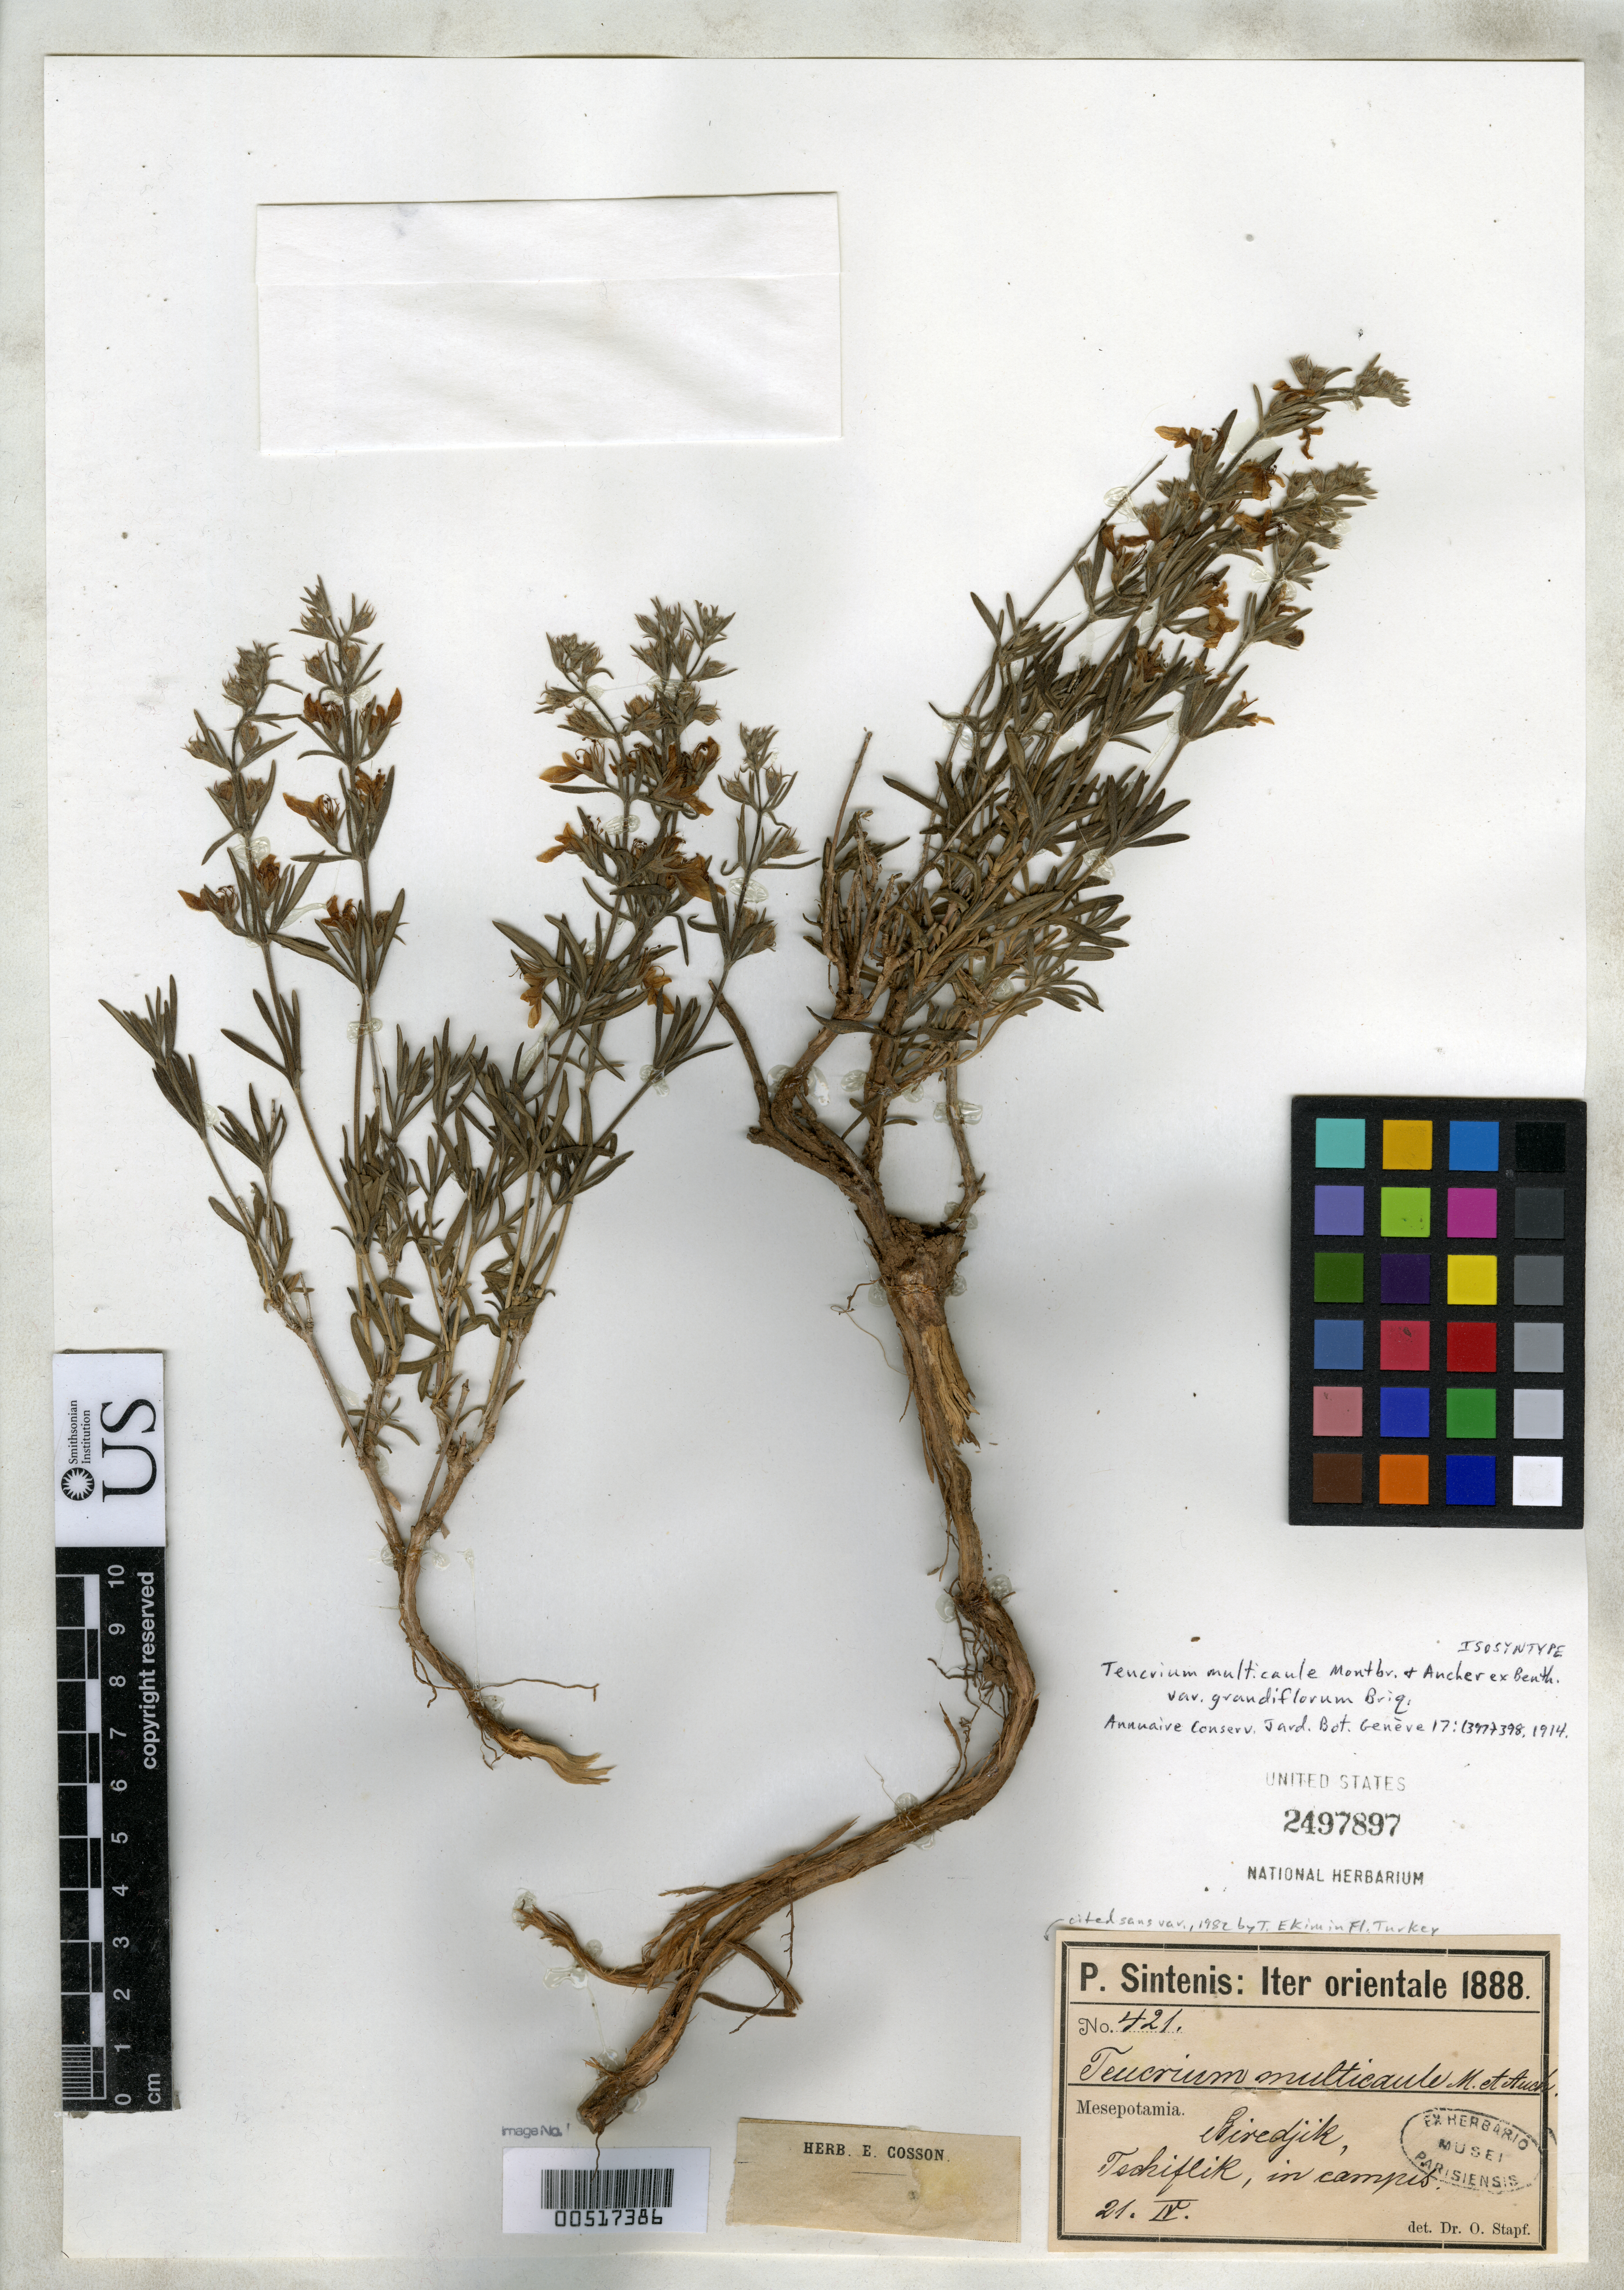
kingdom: Plantae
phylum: Tracheophyta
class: Magnoliopsida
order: Lamiales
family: Lamiaceae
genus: Teucrium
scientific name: Teucrium multicaule var. grandiflorum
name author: Briq.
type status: Isosyntype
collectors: P. Sintenis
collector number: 421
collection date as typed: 21 Apr 1888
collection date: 1888-04-21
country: Turkey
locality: Biredjik, Tschiflik, in Campis.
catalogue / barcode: US 2497897